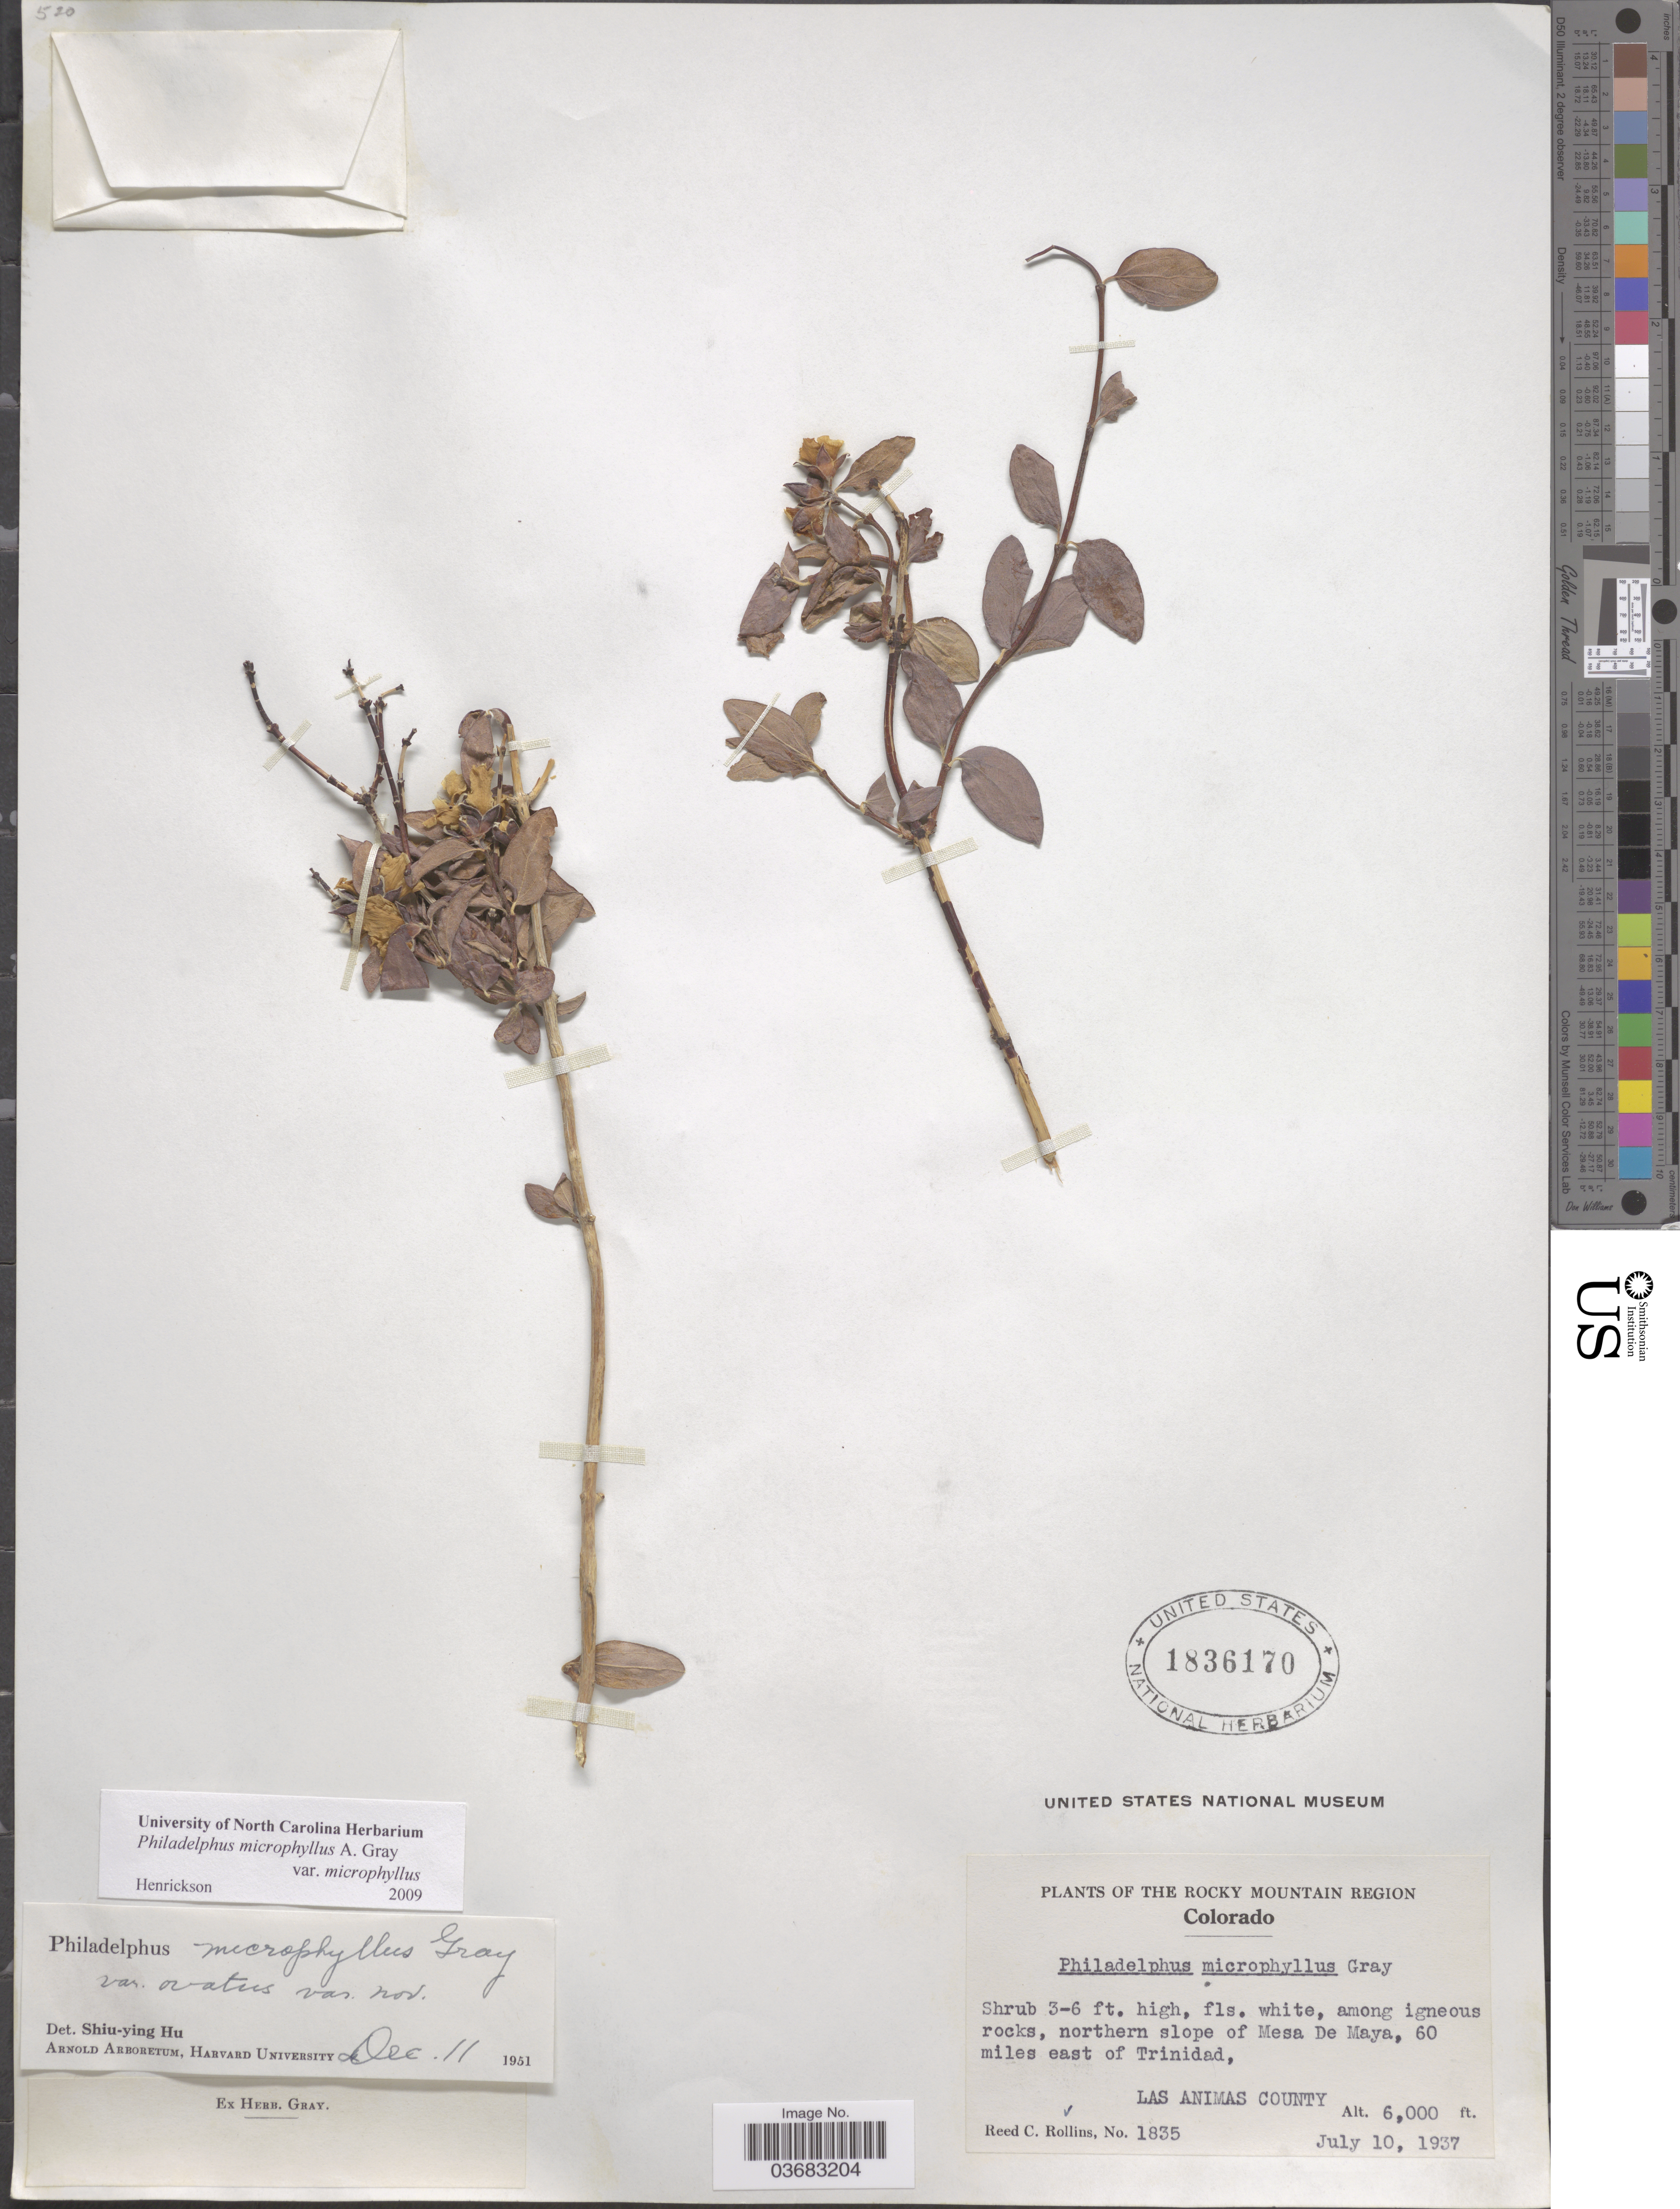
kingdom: Plantae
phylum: Tracheophyta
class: Magnoliopsida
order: Cornales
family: Hydrangeaceae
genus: Philadelphus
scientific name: Philadelphus microphyllus var. microphyllus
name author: A. Gray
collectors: R. C. Rollins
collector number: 1835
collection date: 1937-07-10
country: United States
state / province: Colorado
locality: The Rocky Mountain Region. Northern slope of Mesa De Maya, 60 miles east of Trinidad, Las Animas County.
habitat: among igneous rocks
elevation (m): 1829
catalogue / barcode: US 1836170